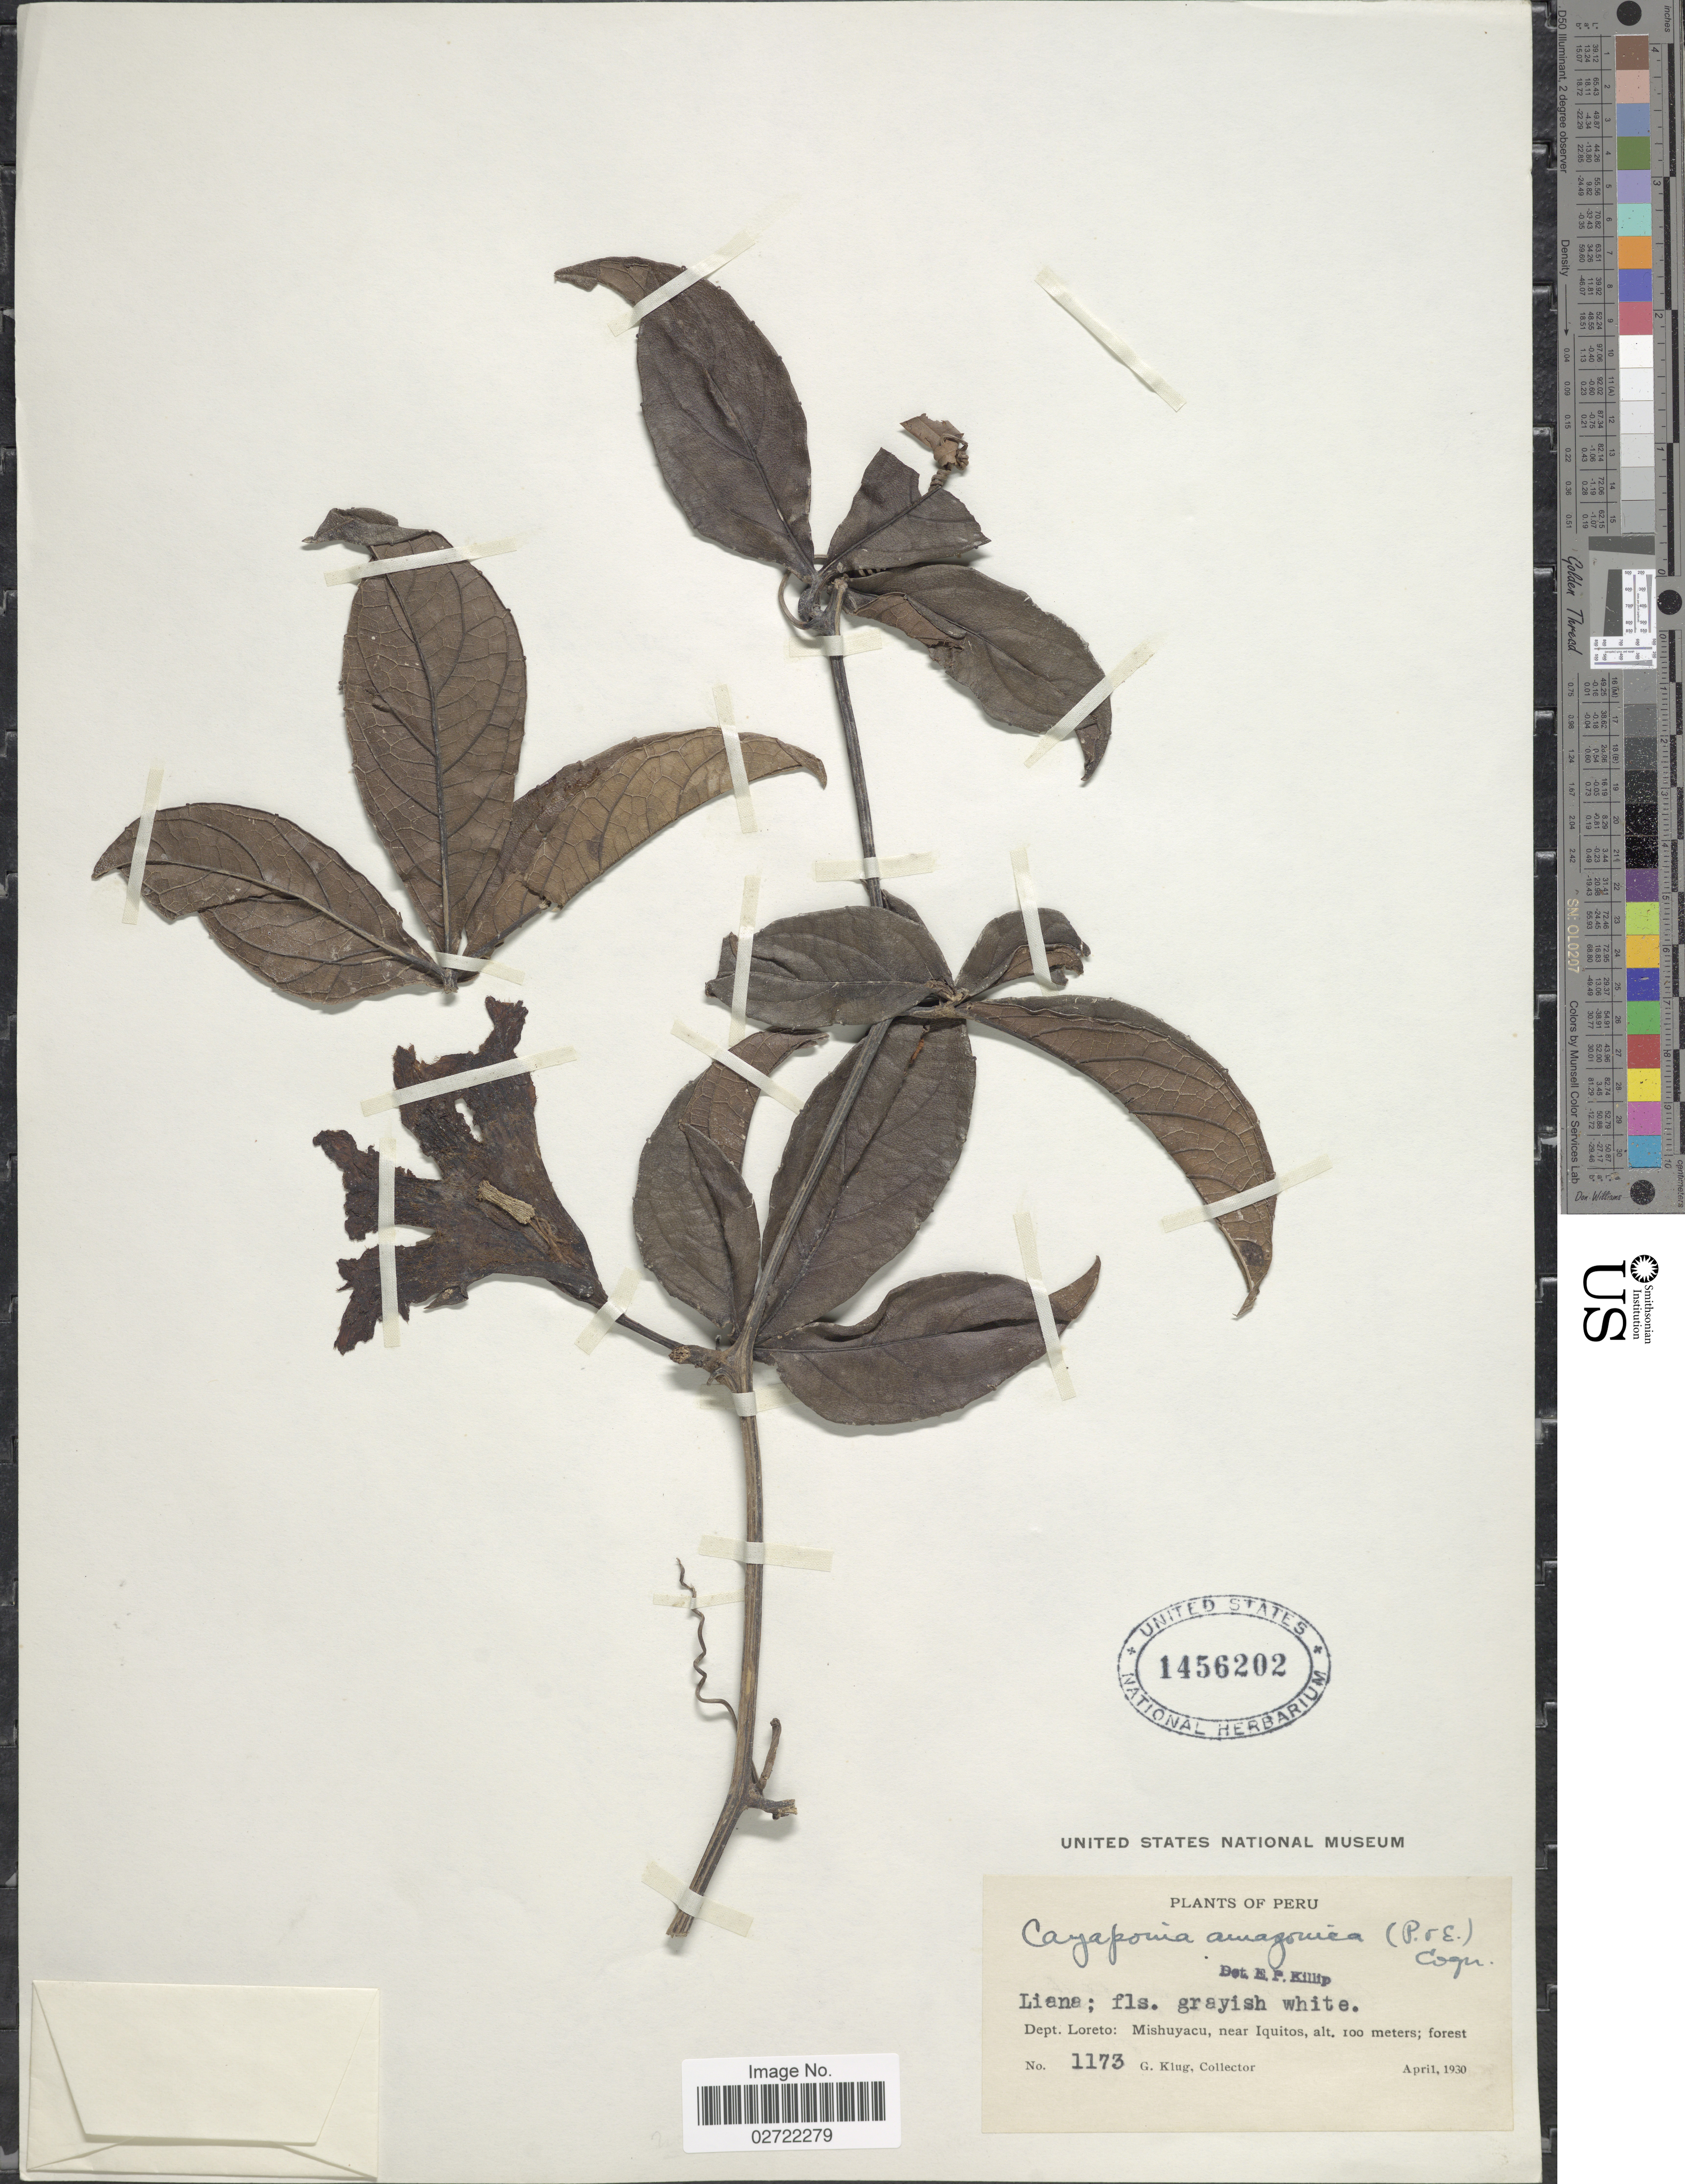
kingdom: Plantae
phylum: Tracheophyta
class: Magnoliopsida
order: Cucurbitales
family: Cucurbitaceae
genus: Cayaponia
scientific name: Cayaponia amazonica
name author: (Poepp. & Endl.) Cogn.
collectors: G. Klug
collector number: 1173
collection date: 1930-04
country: Peru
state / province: Loreto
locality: Dept. Loreto: Mishuyacu, near Iquitos.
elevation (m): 100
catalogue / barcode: US 1456202